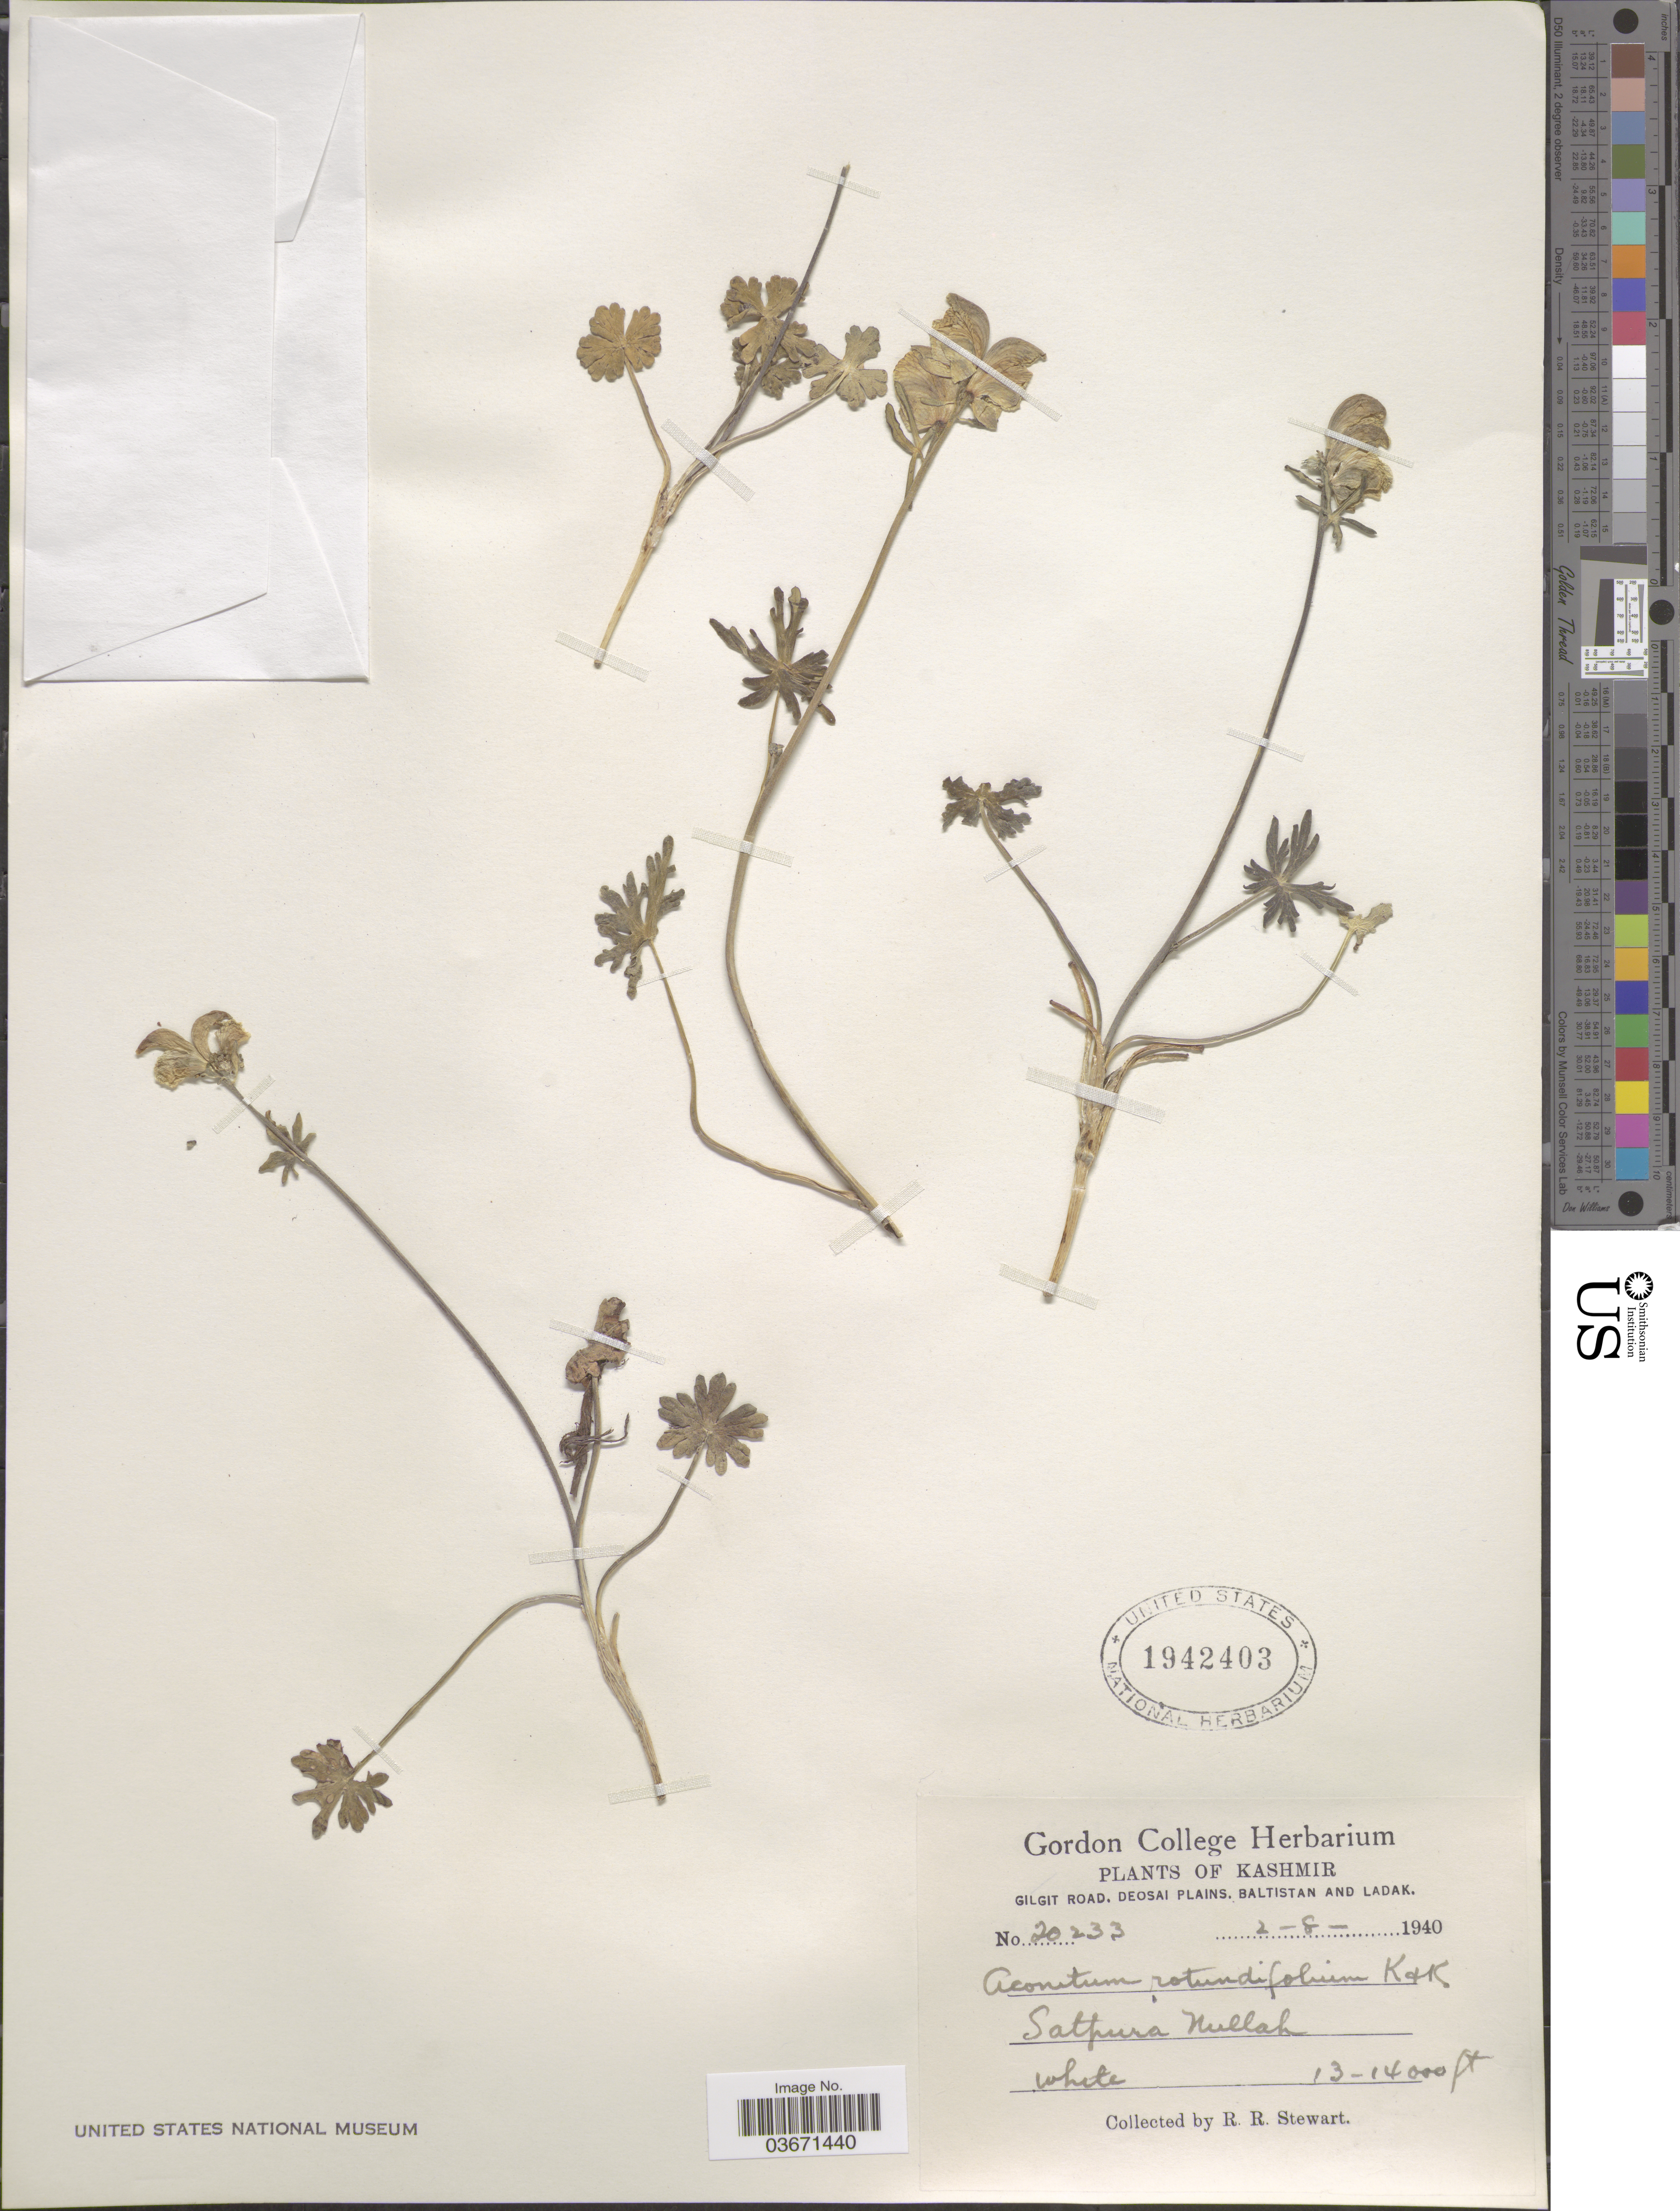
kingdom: Plantae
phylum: Tracheophyta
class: Magnoliopsida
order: Ranunculales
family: Ranunculaceae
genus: Aconitum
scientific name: Aconitum violaceum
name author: Jacquem. ex Stapf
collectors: R. Stewart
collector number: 20233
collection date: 1940-08-02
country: Pakistan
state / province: Gilgit-Baltistan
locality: Kashmir. Gilgit Road, Deosai Plains, Baltistan and Ladak. Satpura Nullah.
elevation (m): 3962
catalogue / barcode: US 1942403